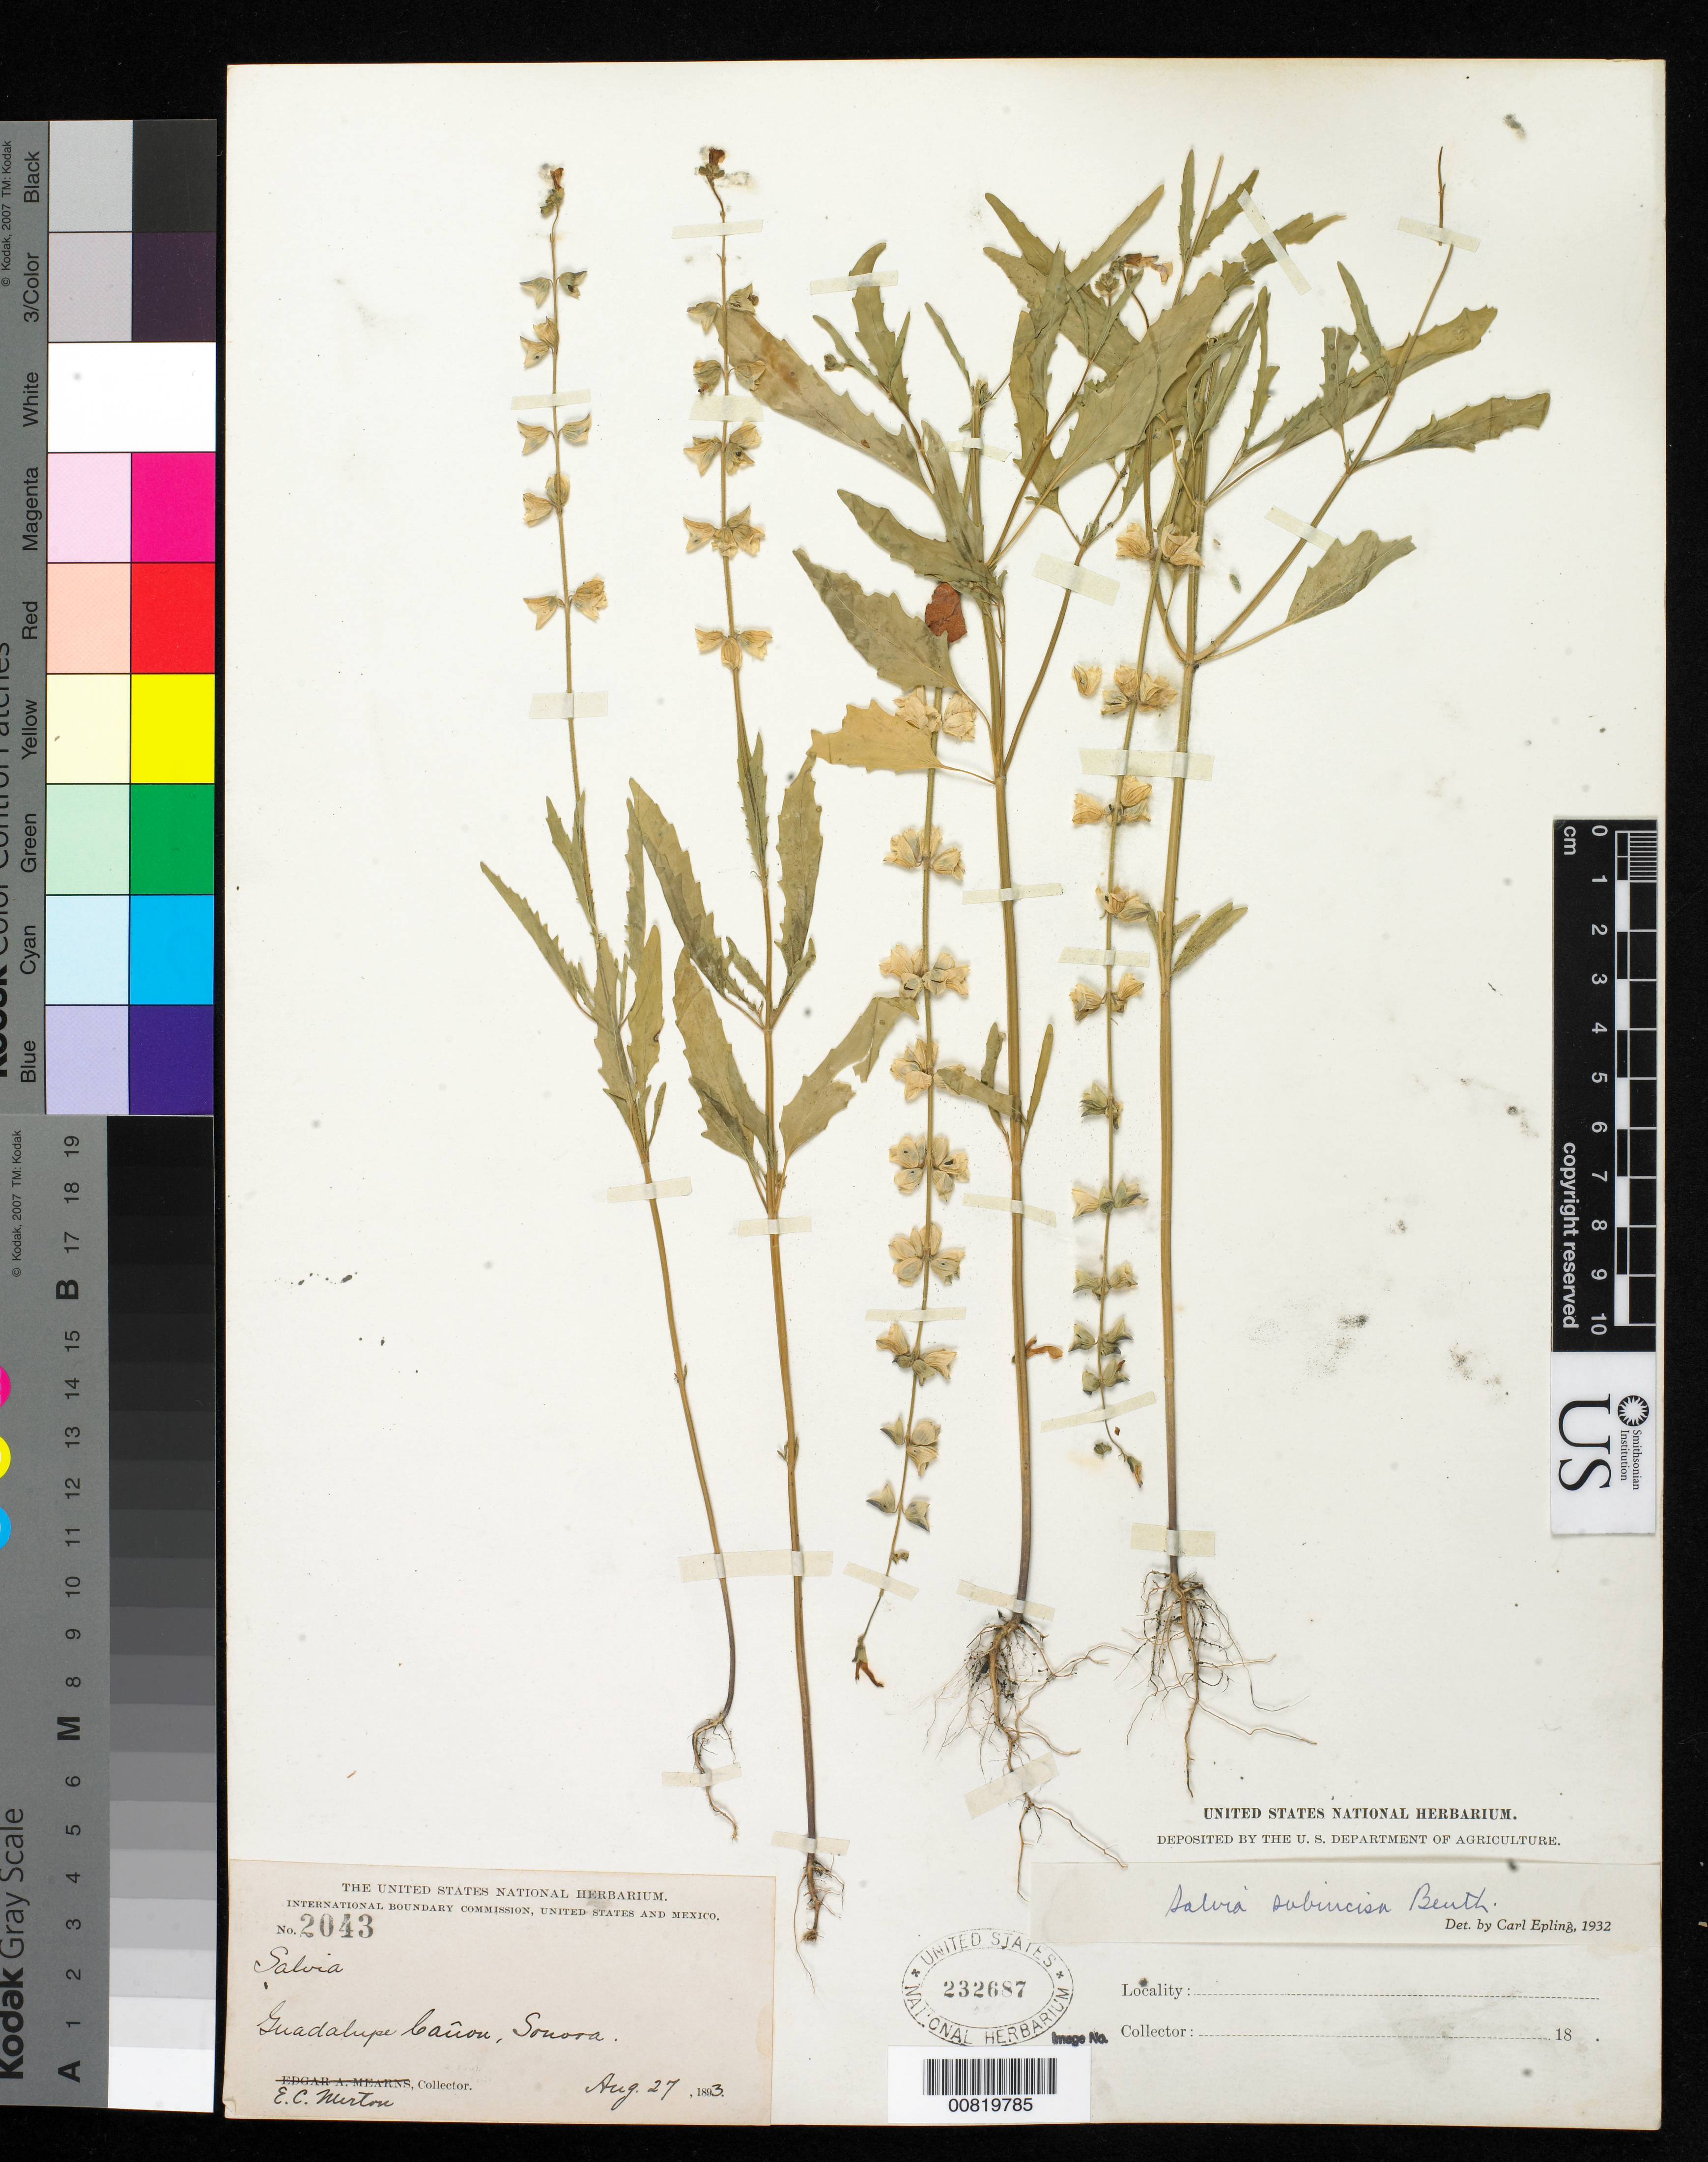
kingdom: Plantae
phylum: Tracheophyta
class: Magnoliopsida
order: Lamiales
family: Lamiaceae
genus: Salvia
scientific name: Salvia subincisa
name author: Benth.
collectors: E. Merton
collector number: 2043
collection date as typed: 27 Aug 1893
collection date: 1893-08-27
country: Mexico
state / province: Sonora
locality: Guadalupe Cañon, Sonora.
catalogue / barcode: US 232687